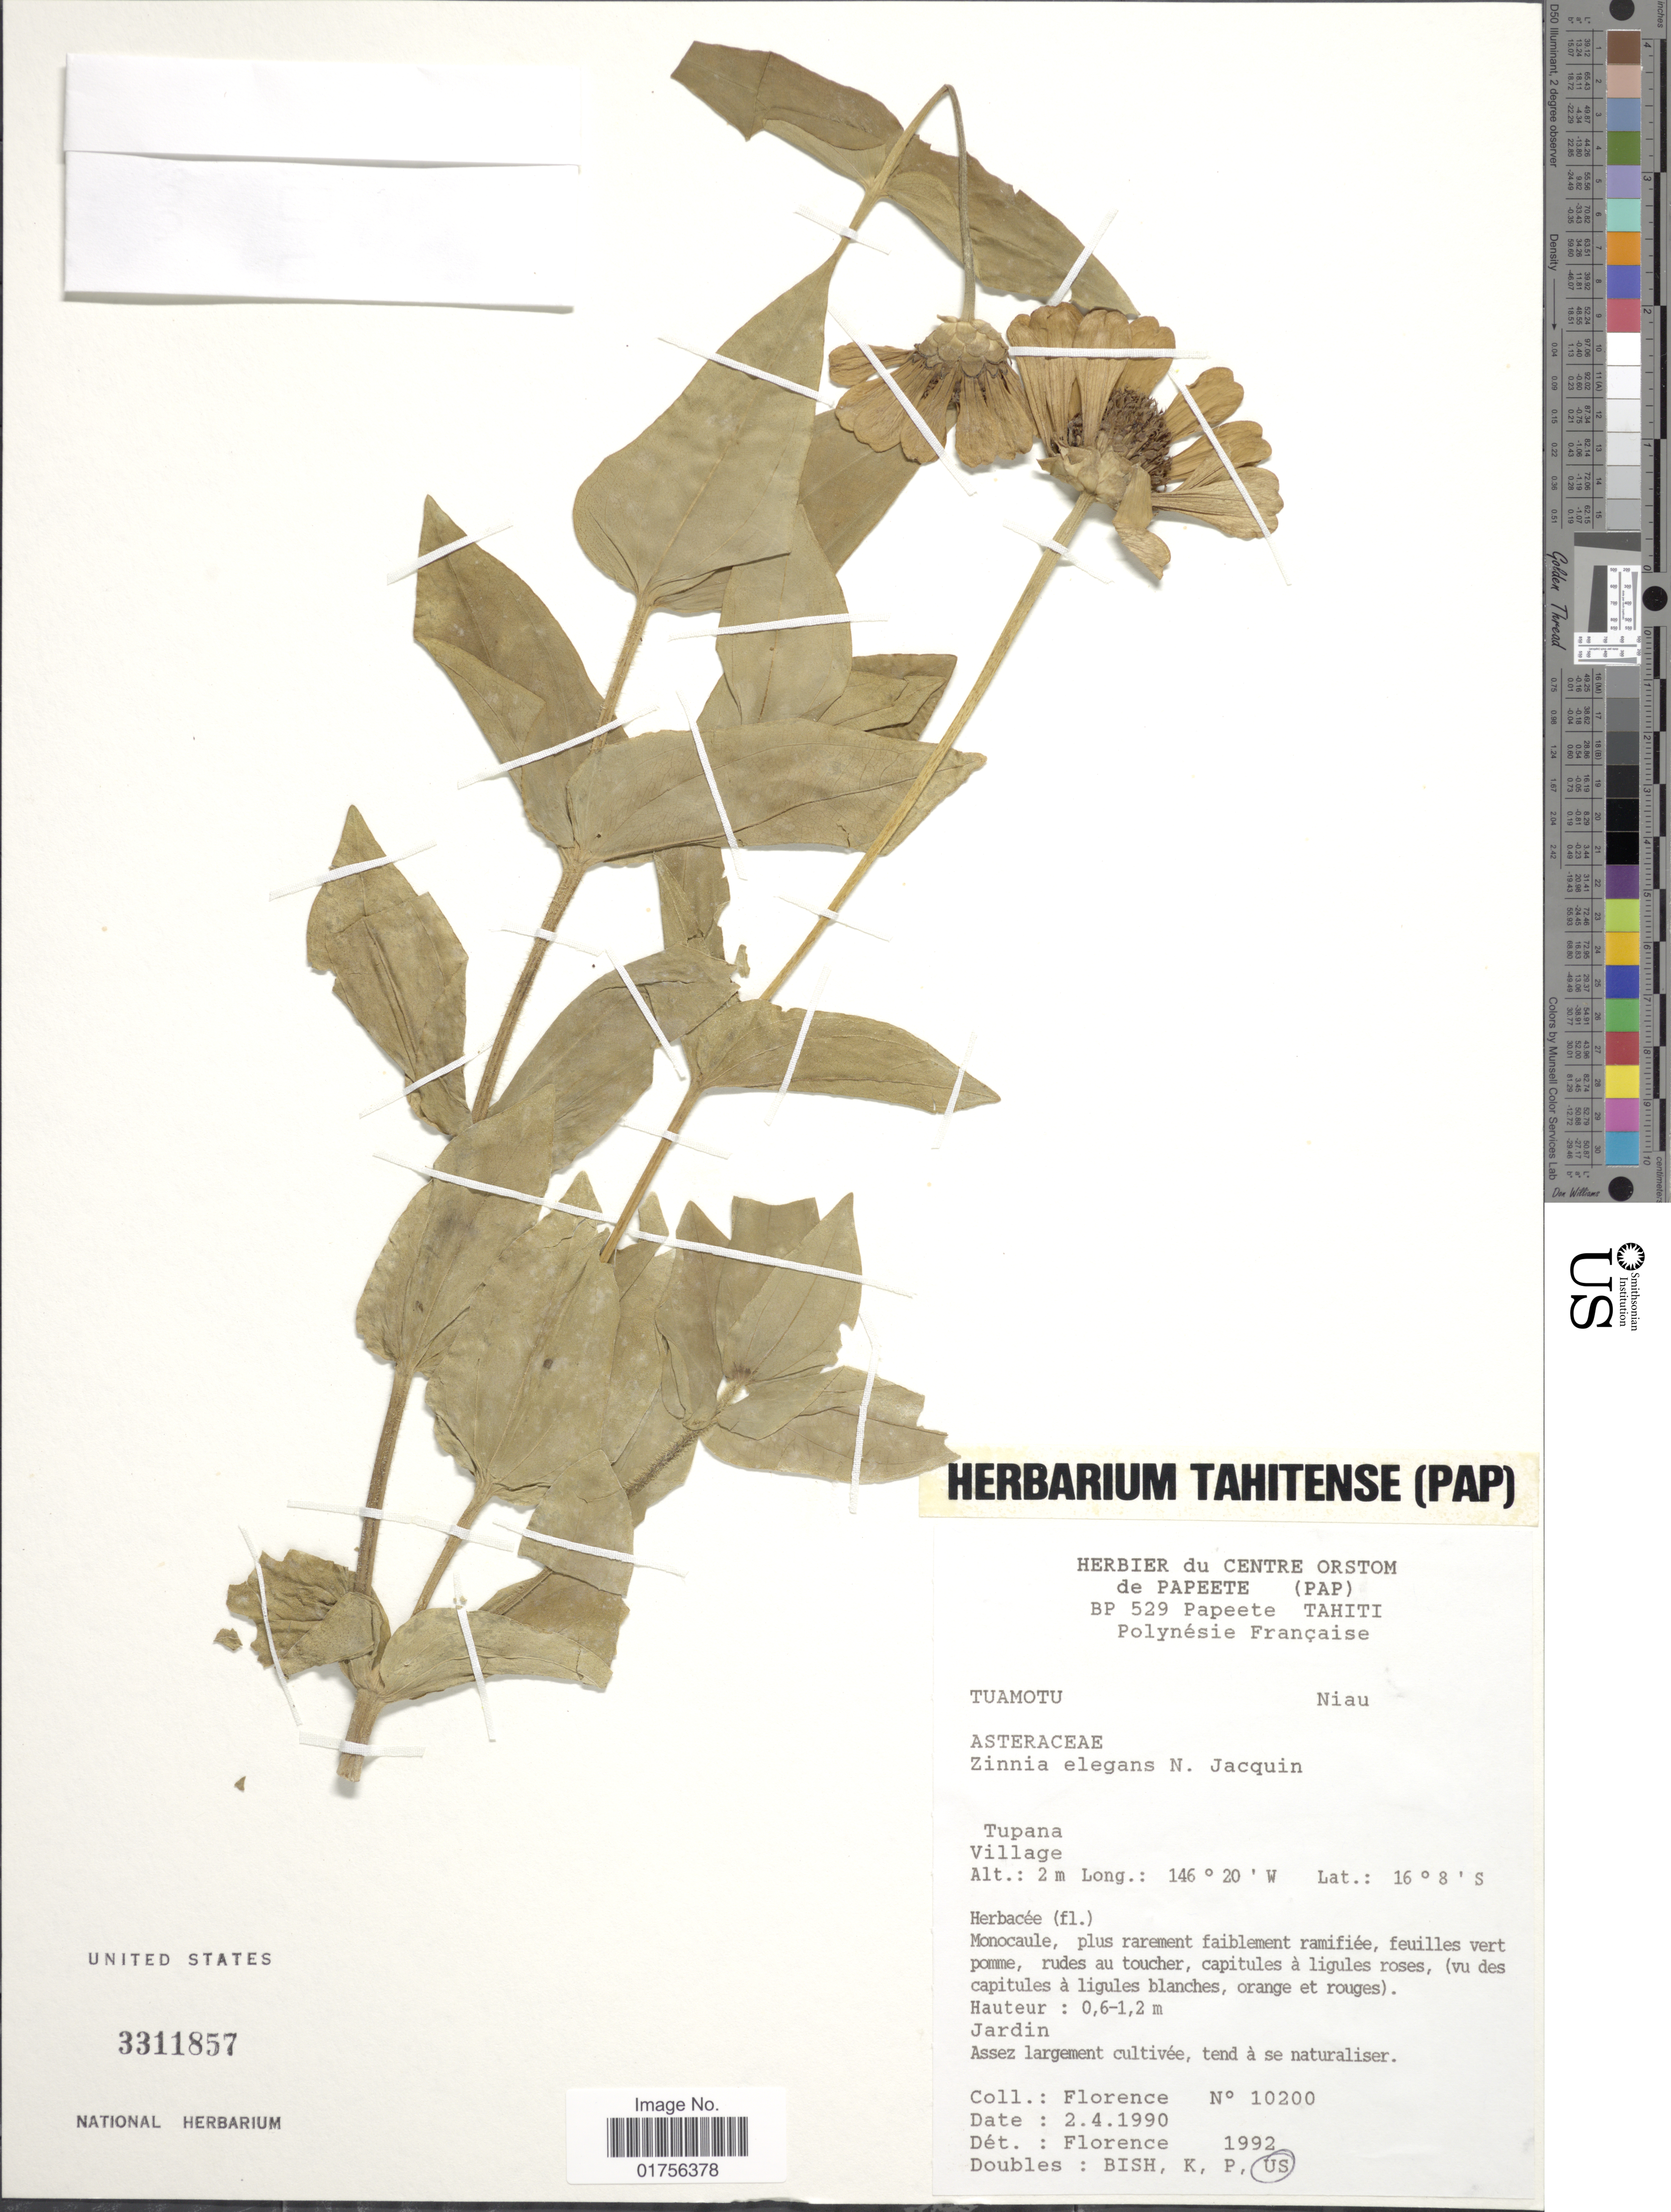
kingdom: Plantae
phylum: Tracheophyta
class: Magnoliopsida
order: Asterales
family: Asteraceae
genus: Zinnia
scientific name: Zinnia elegans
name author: Jacq.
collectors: -. Florence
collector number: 10200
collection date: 1990-04-02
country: French Polynesia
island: Niau Atoll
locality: Tupana, Village, Niau, Tuamotu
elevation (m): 2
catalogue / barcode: US 3311857